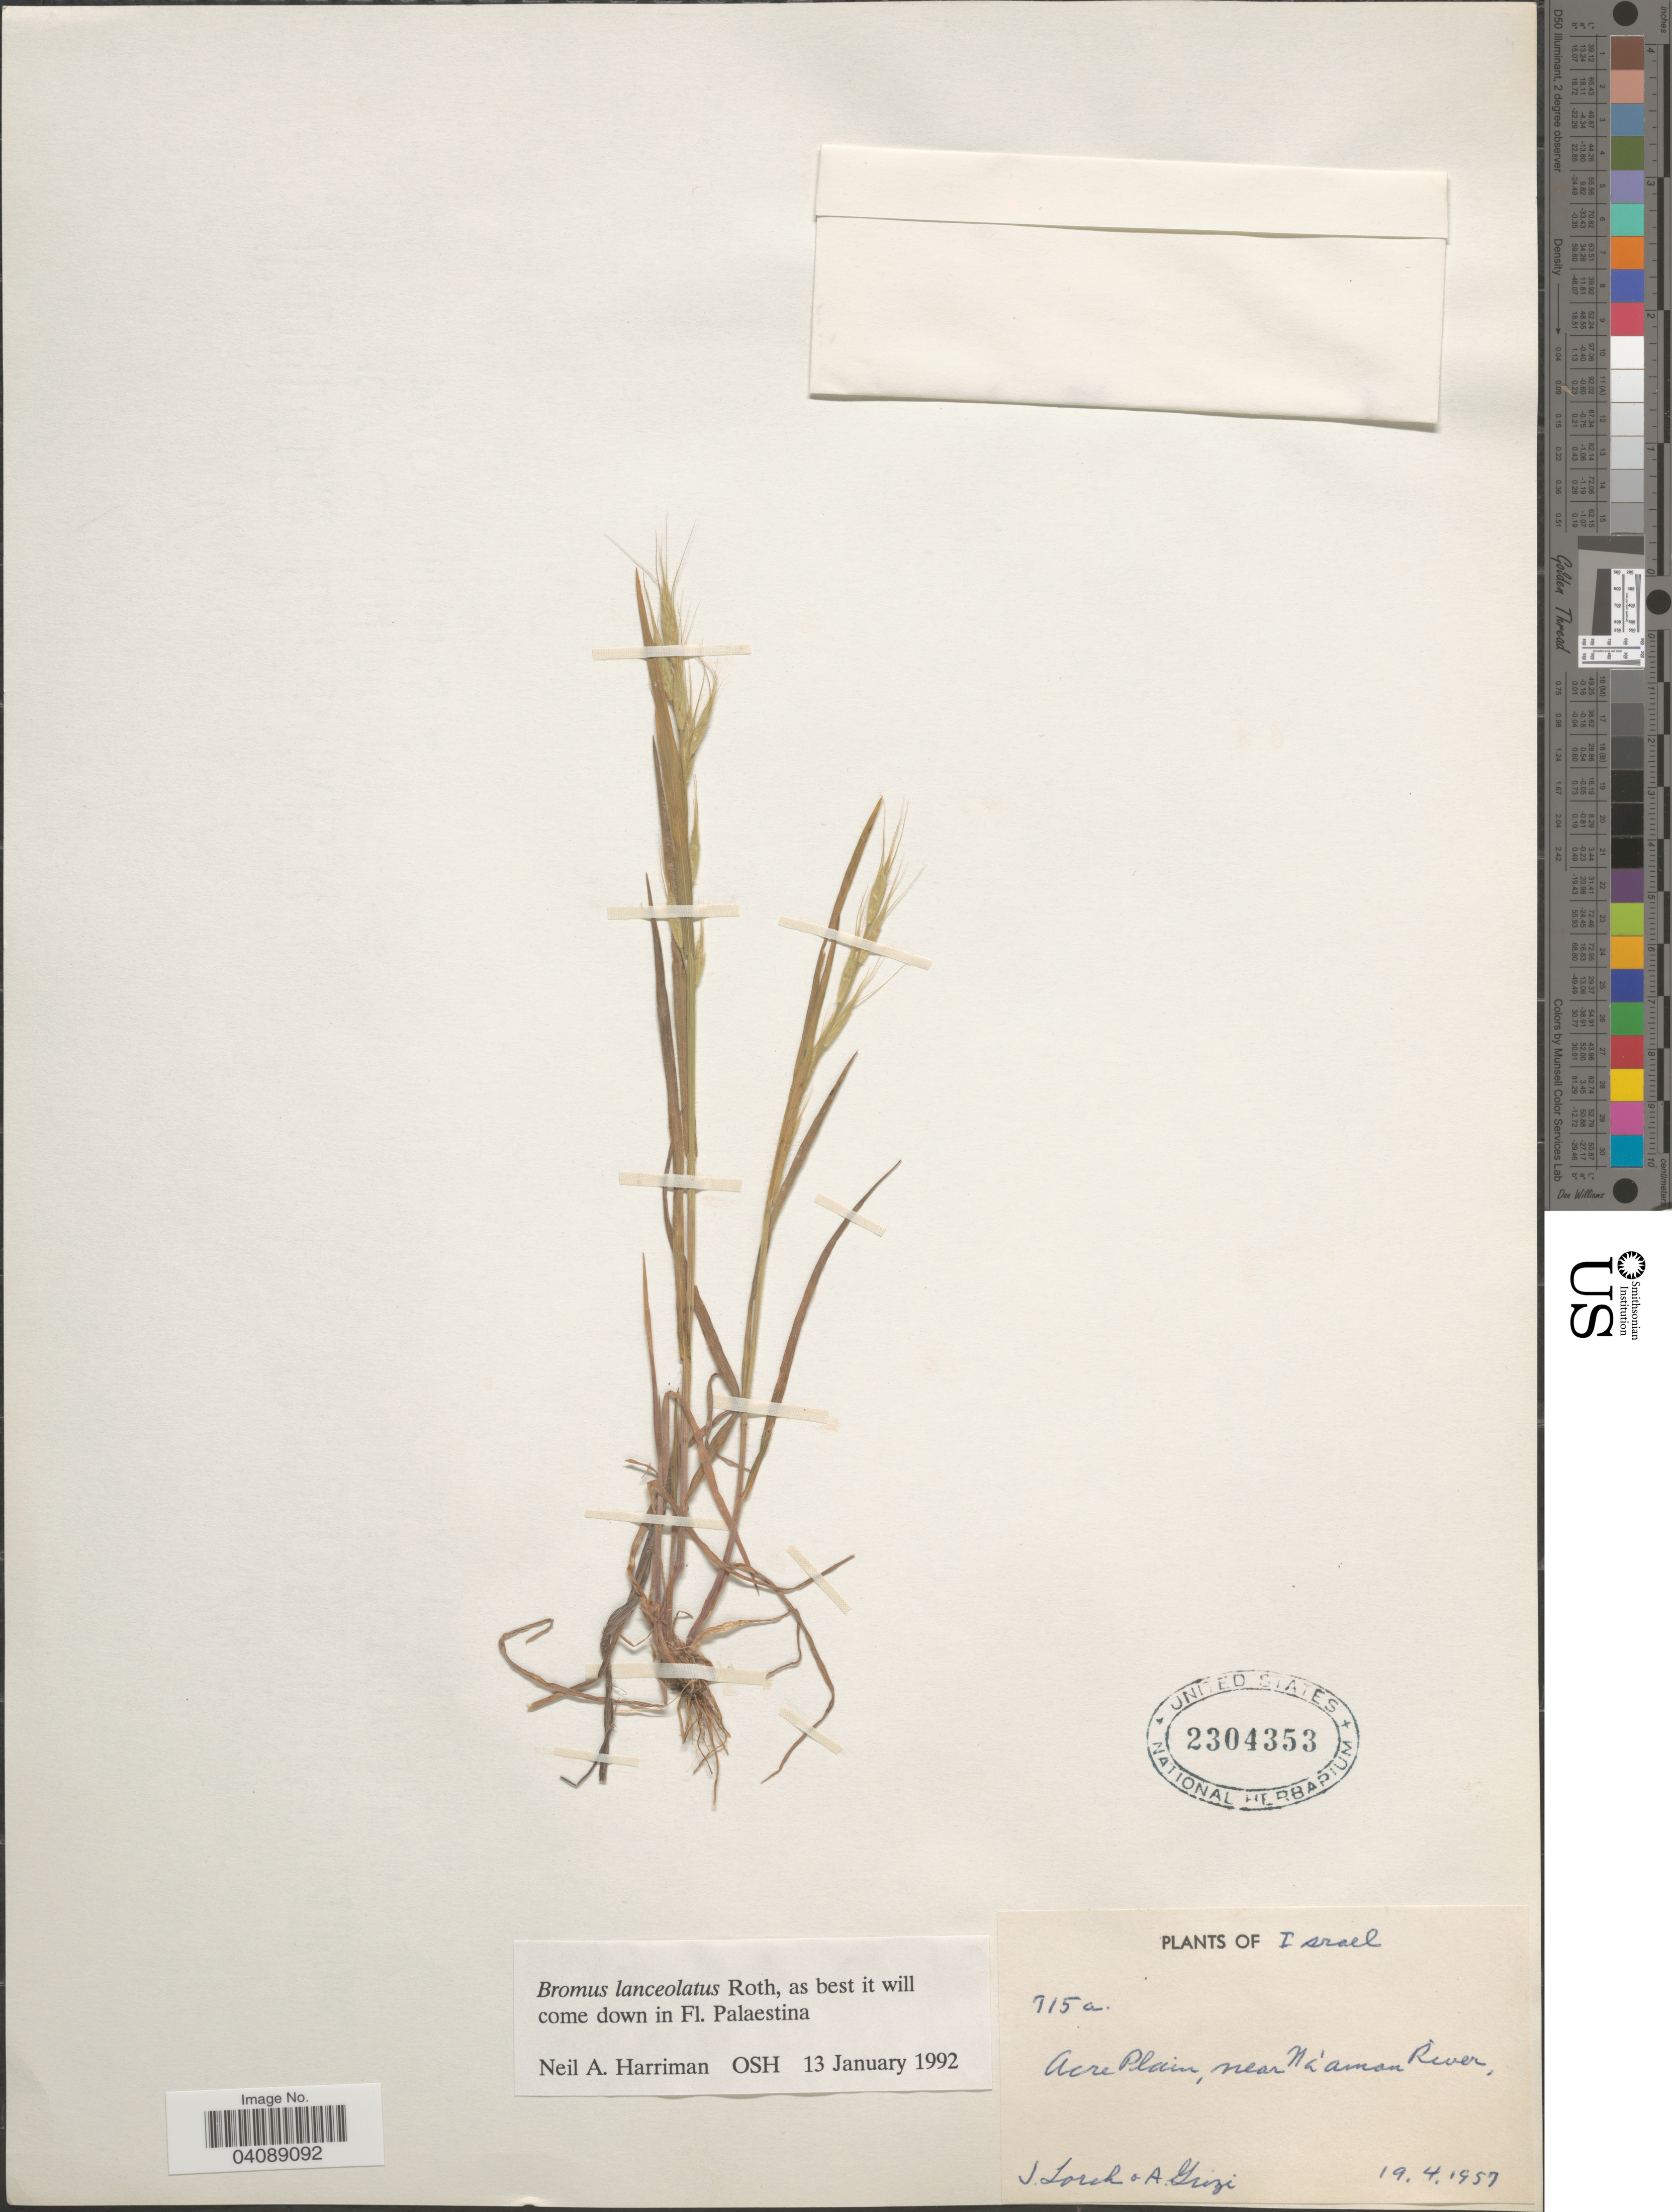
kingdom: Plantae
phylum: Tracheophyta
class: Liliopsida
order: Poales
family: Poaceae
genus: Bromus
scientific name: Bromus lanceolatus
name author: Roth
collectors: J. Lorch & A. Grizi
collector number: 715a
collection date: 1957-04-19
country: Israel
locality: Acre Plain, near Na'aman River.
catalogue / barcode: US 2304353